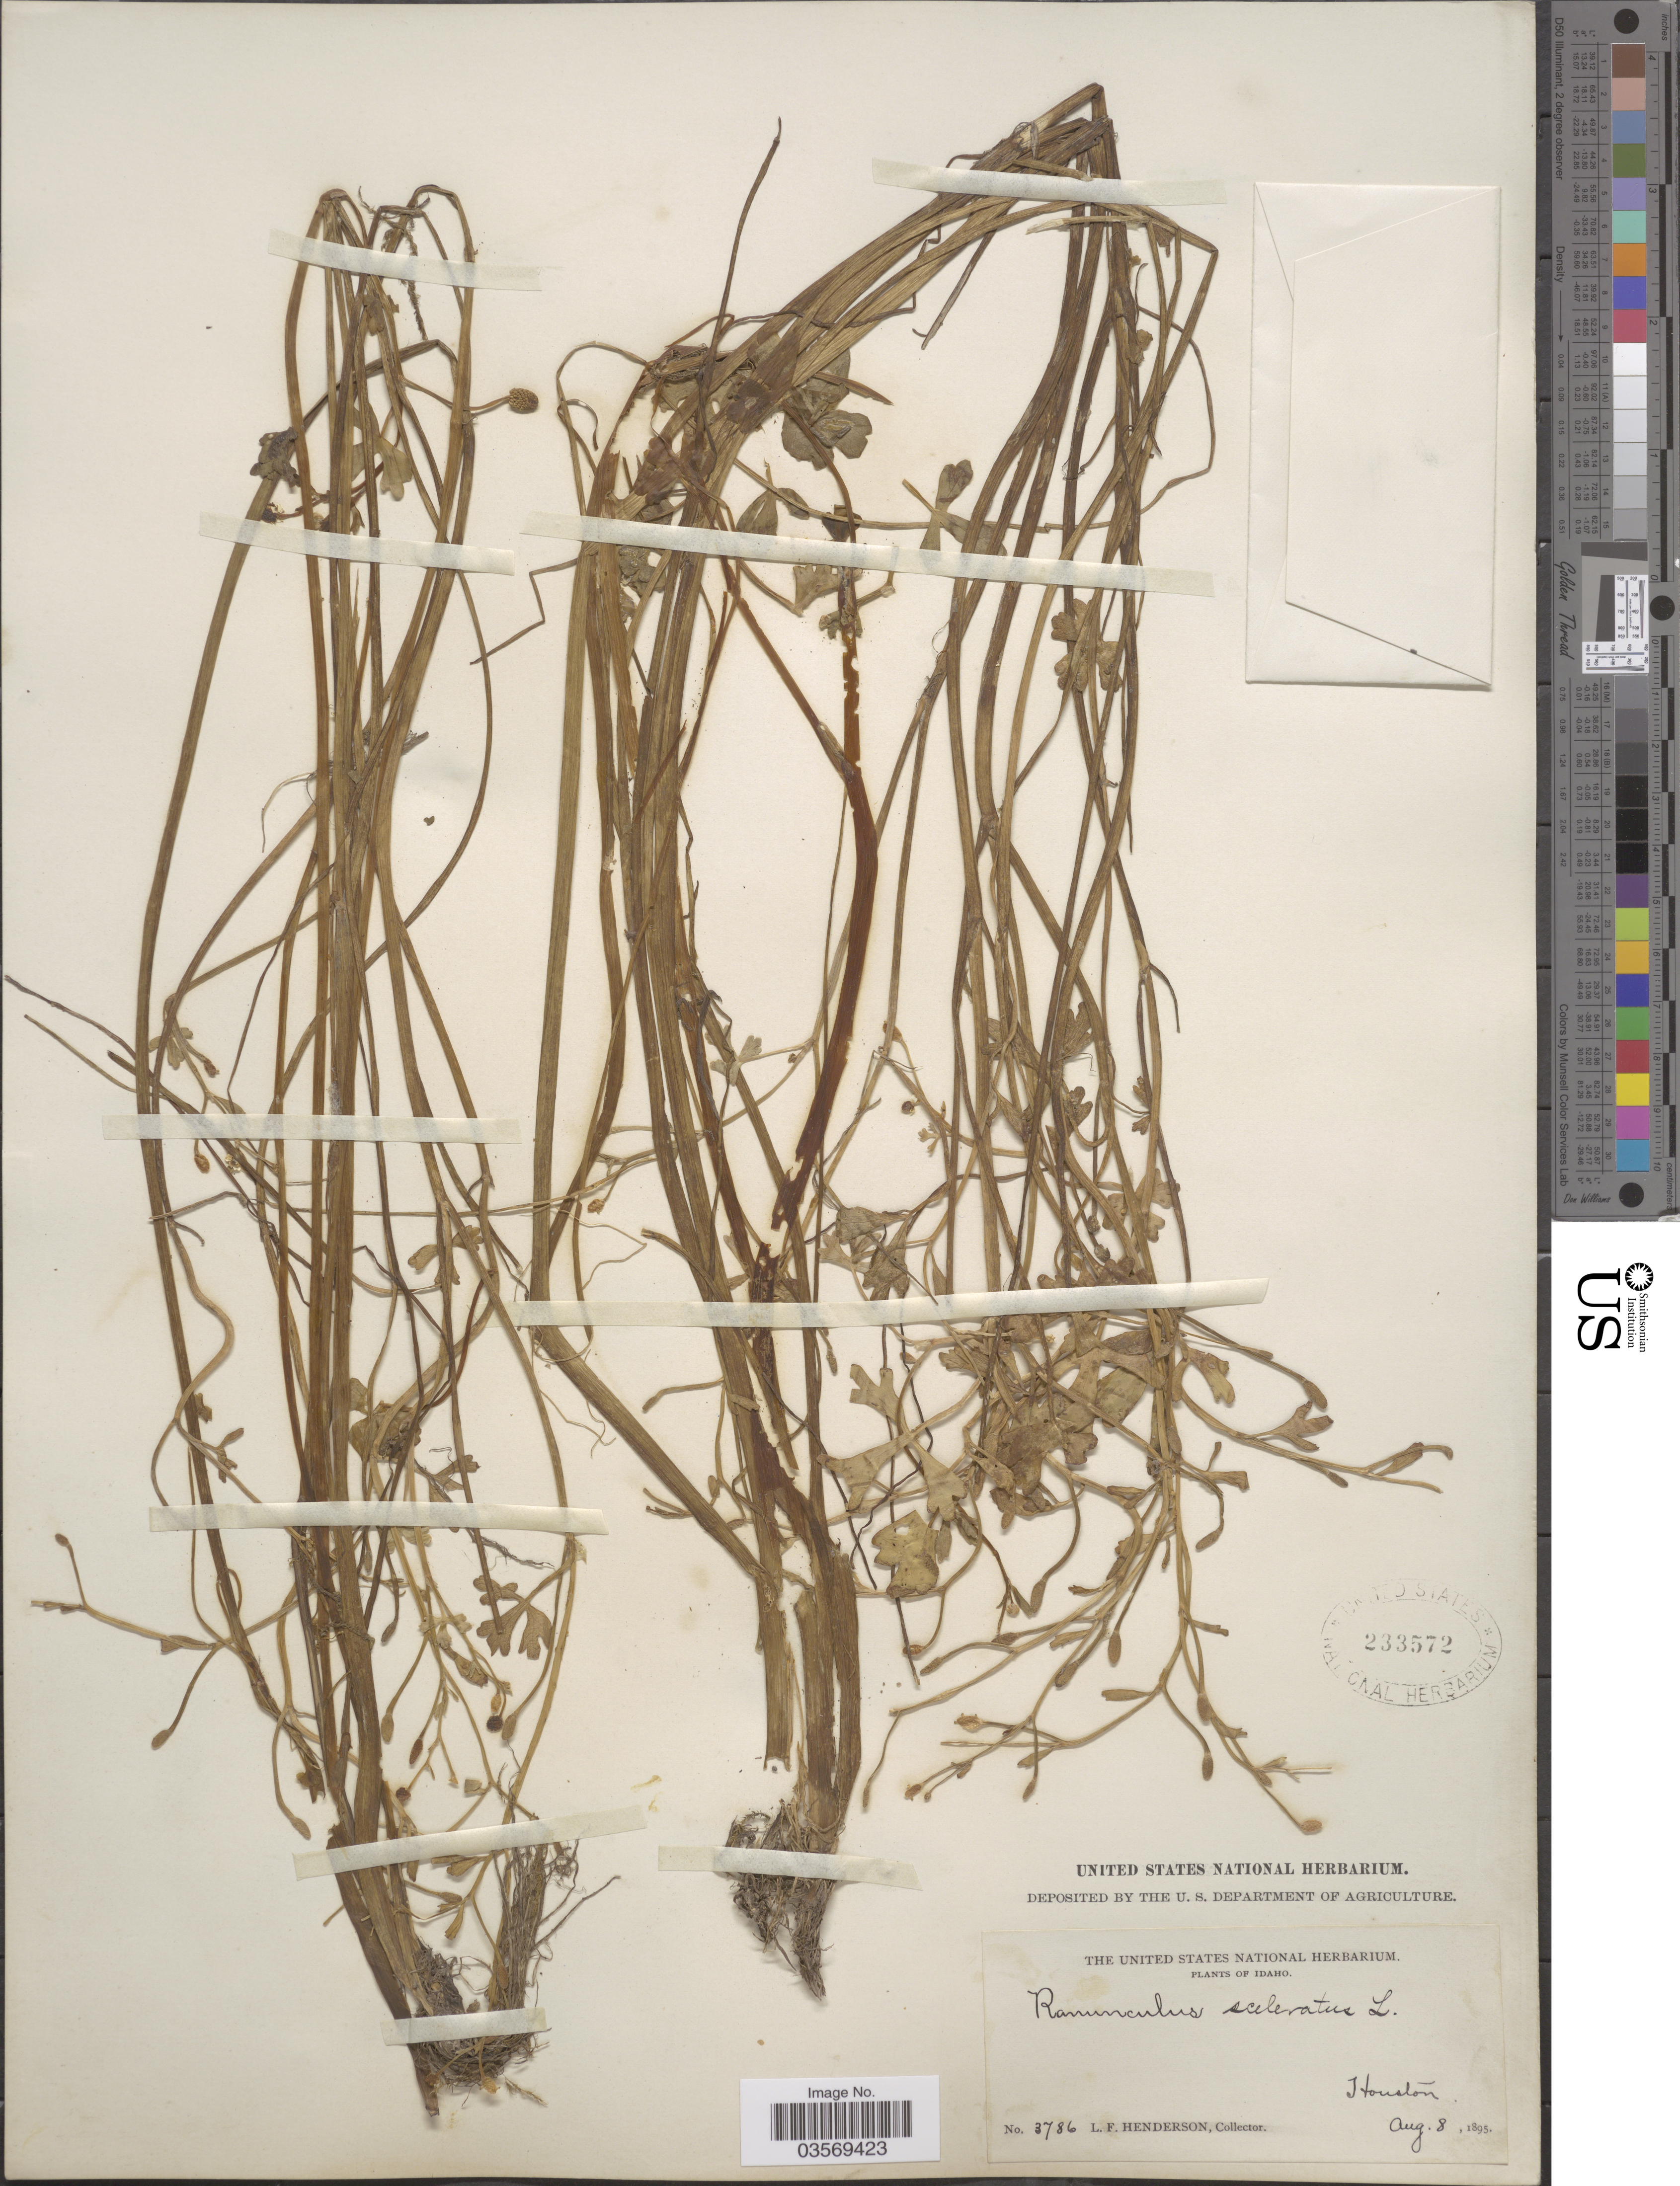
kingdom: Plantae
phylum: Tracheophyta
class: Magnoliopsida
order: Ranunculales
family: Ranunculaceae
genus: Ranunculus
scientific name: Ranunculus sceleratus var. multifidus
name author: Nutt.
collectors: L. Henderson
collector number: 3786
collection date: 1895-08-08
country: United States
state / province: Idaho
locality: Houston.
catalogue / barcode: US 233572